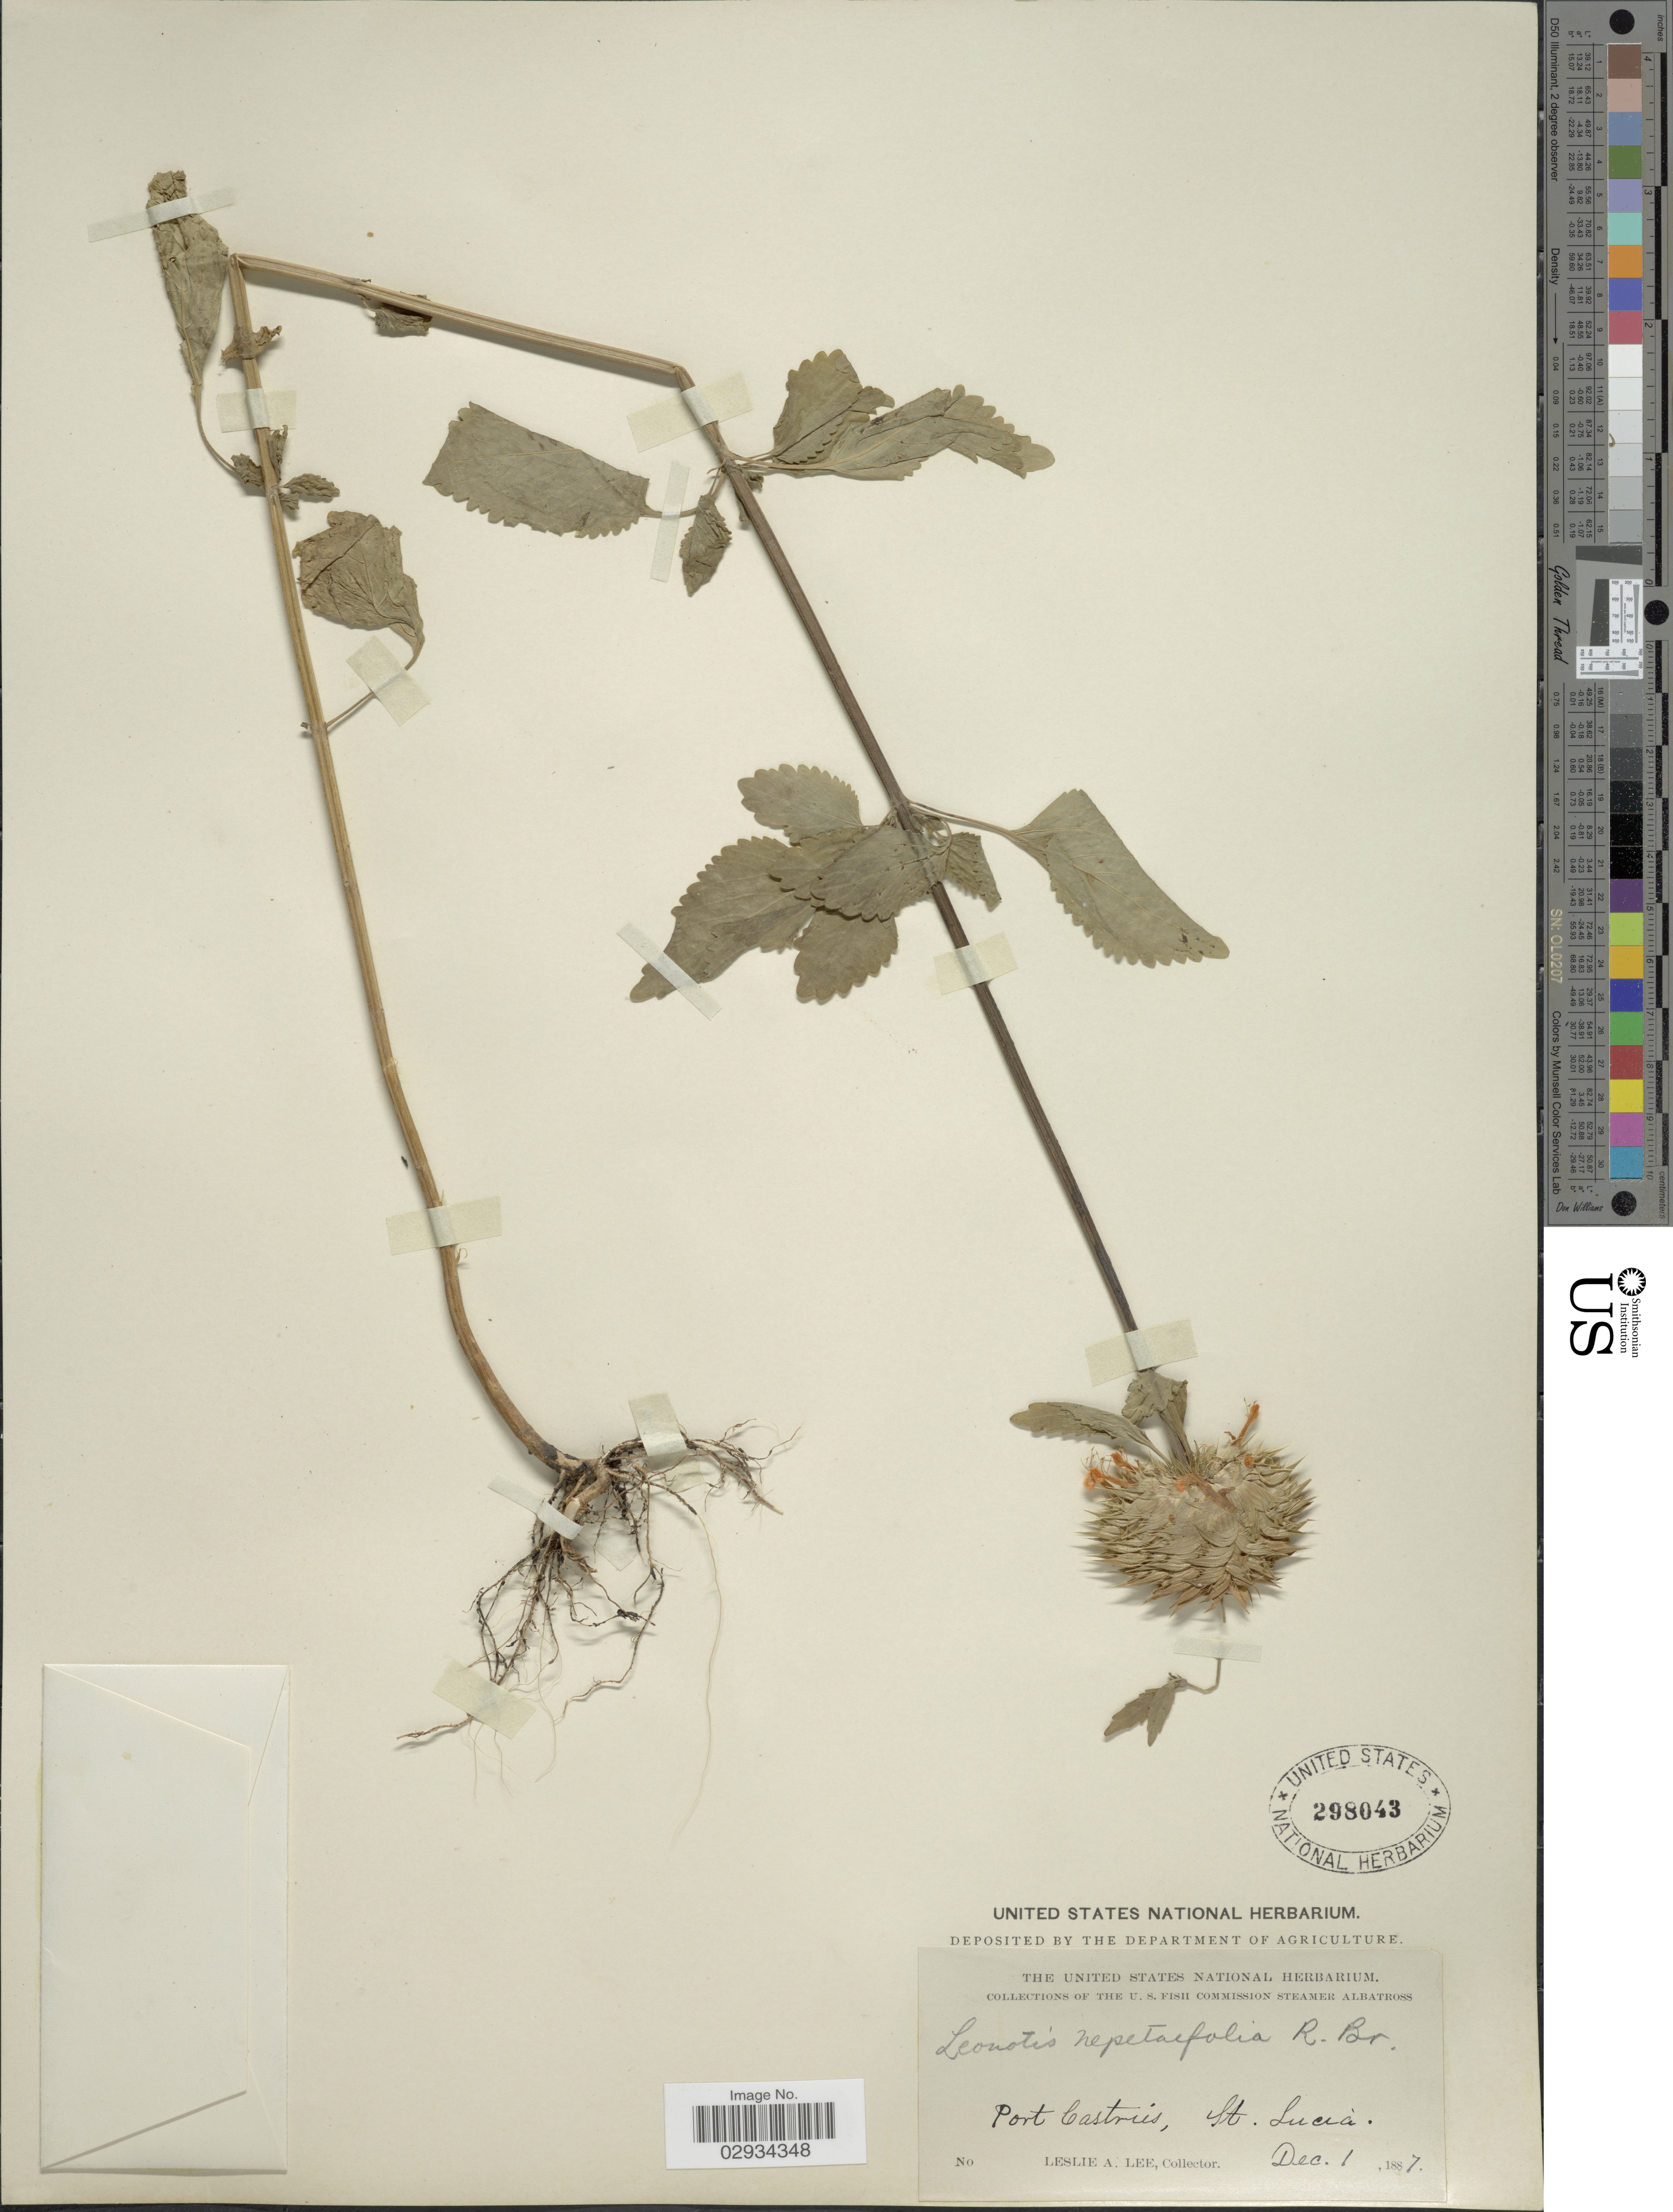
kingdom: Plantae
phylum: Tracheophyta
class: Magnoliopsida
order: Lamiales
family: Lamiaceae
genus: Leonotis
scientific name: Leonotis nepetifolia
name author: (L.) R. Br.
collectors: L. Lee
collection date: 1887-12-01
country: St. Lucia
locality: Port Castries.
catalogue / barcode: US 298043